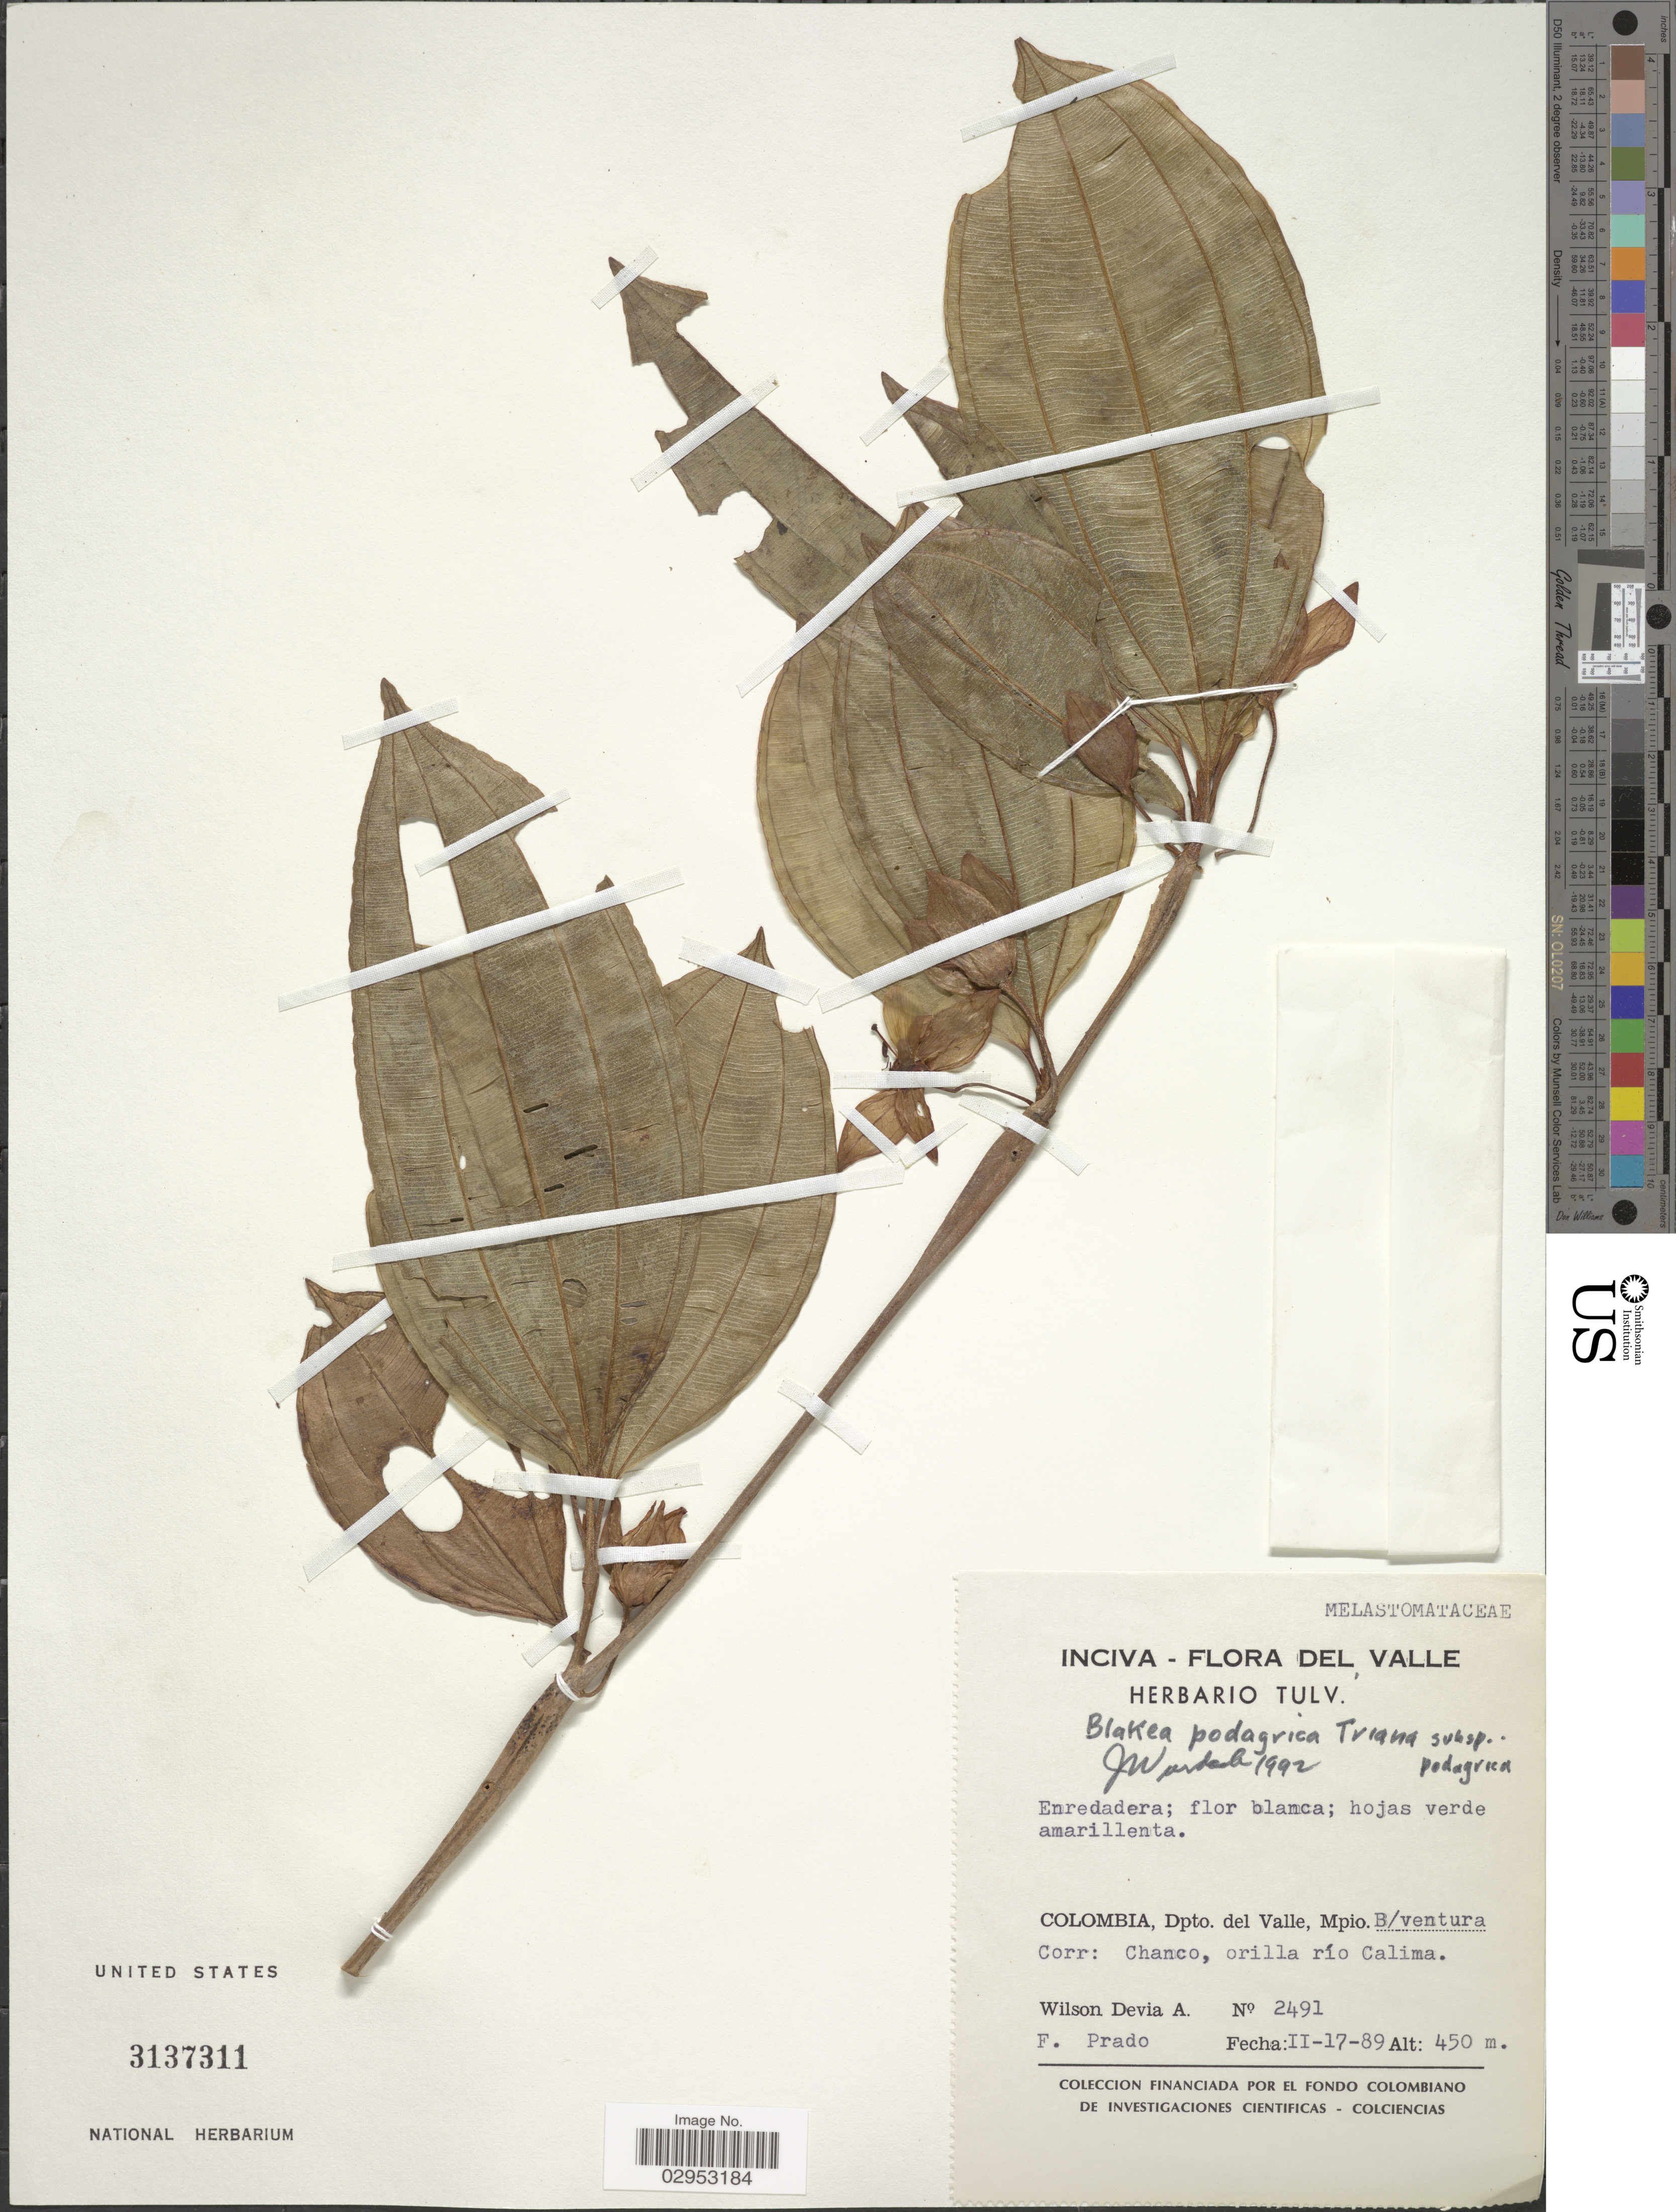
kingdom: Plantae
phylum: Tracheophyta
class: Magnoliopsida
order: Myrtales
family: Melastomataceae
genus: Blakea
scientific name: Blakea podagrica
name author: Triana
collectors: W. Devia A. & F. Prado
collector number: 2491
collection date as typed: Transcribed d/m/y: 17/2/89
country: Colombia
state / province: Valle del Cauca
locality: Dpto. del Valle, Mpio. B/ventura. Corr: Chanco, orilla río Calima.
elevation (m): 450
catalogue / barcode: US 3137311